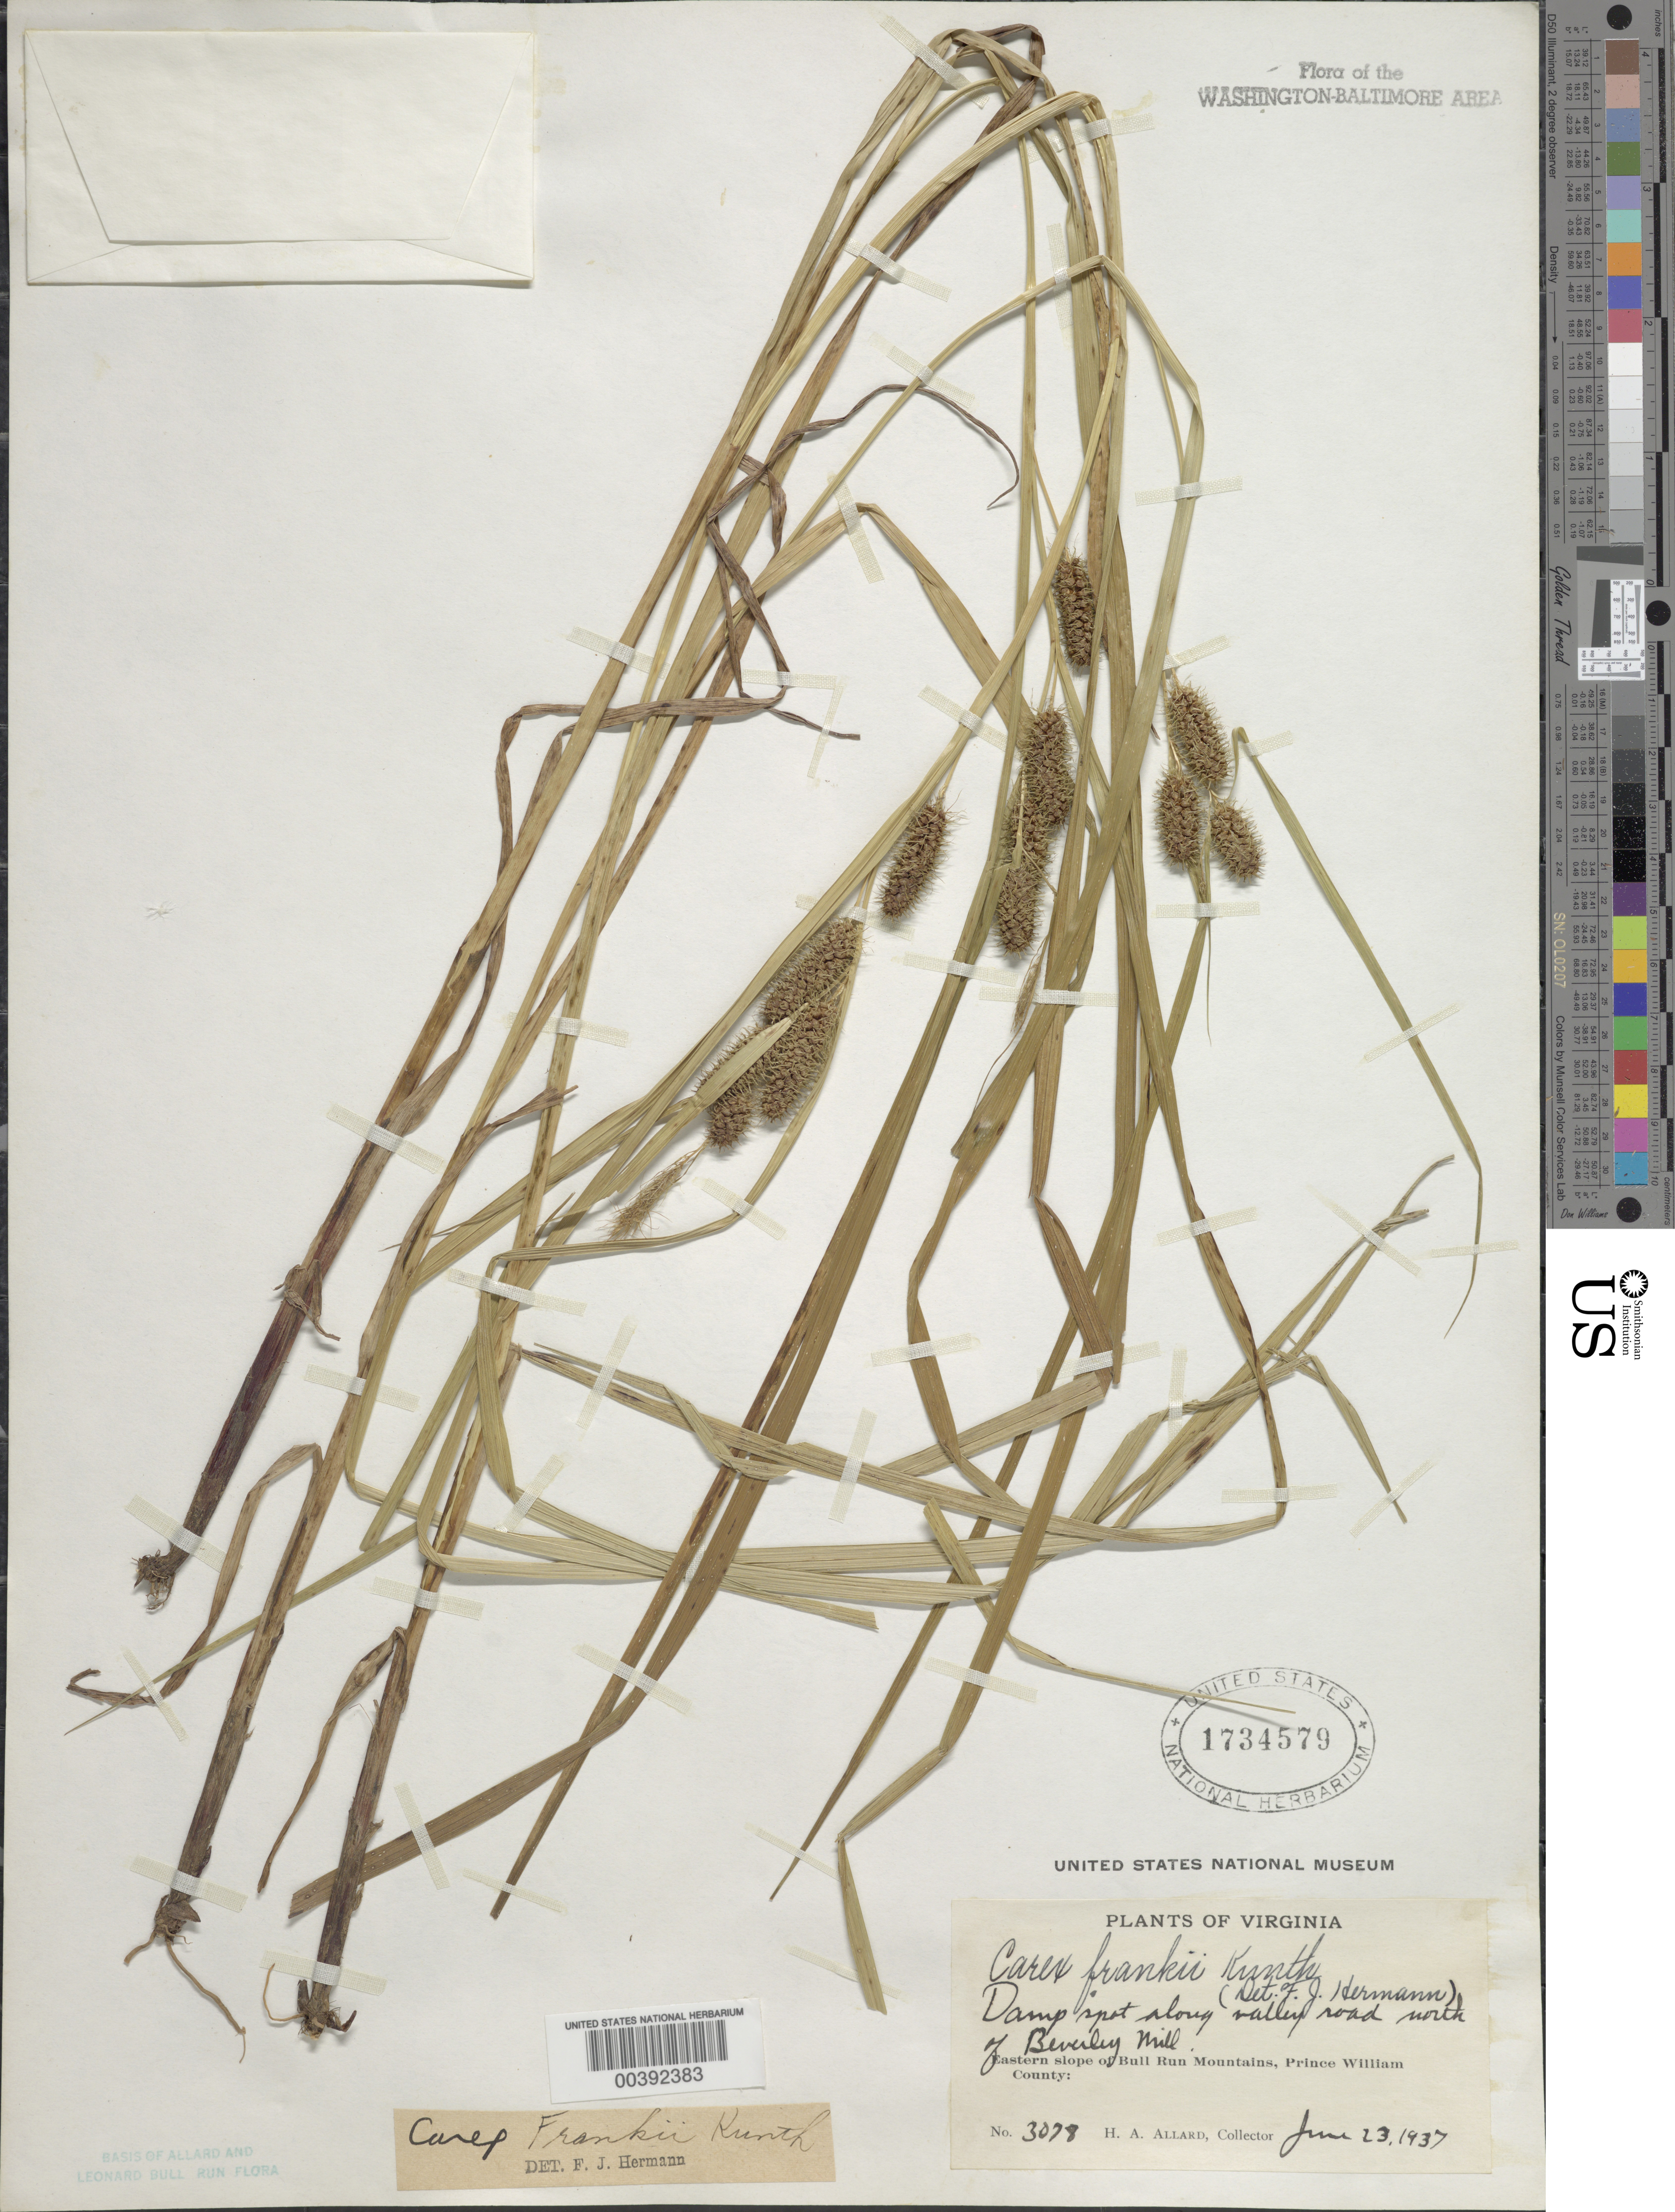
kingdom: Plantae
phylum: Tracheophyta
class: Liliopsida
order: Poales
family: Cyperaceae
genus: Carex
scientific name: Carex frankii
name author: Kunth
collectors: H. A. Allard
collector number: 3078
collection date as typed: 23 Jun 1937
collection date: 1937-06-23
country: United States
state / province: Virginia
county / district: Prince William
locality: North of Beverley Mill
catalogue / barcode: US 1734579